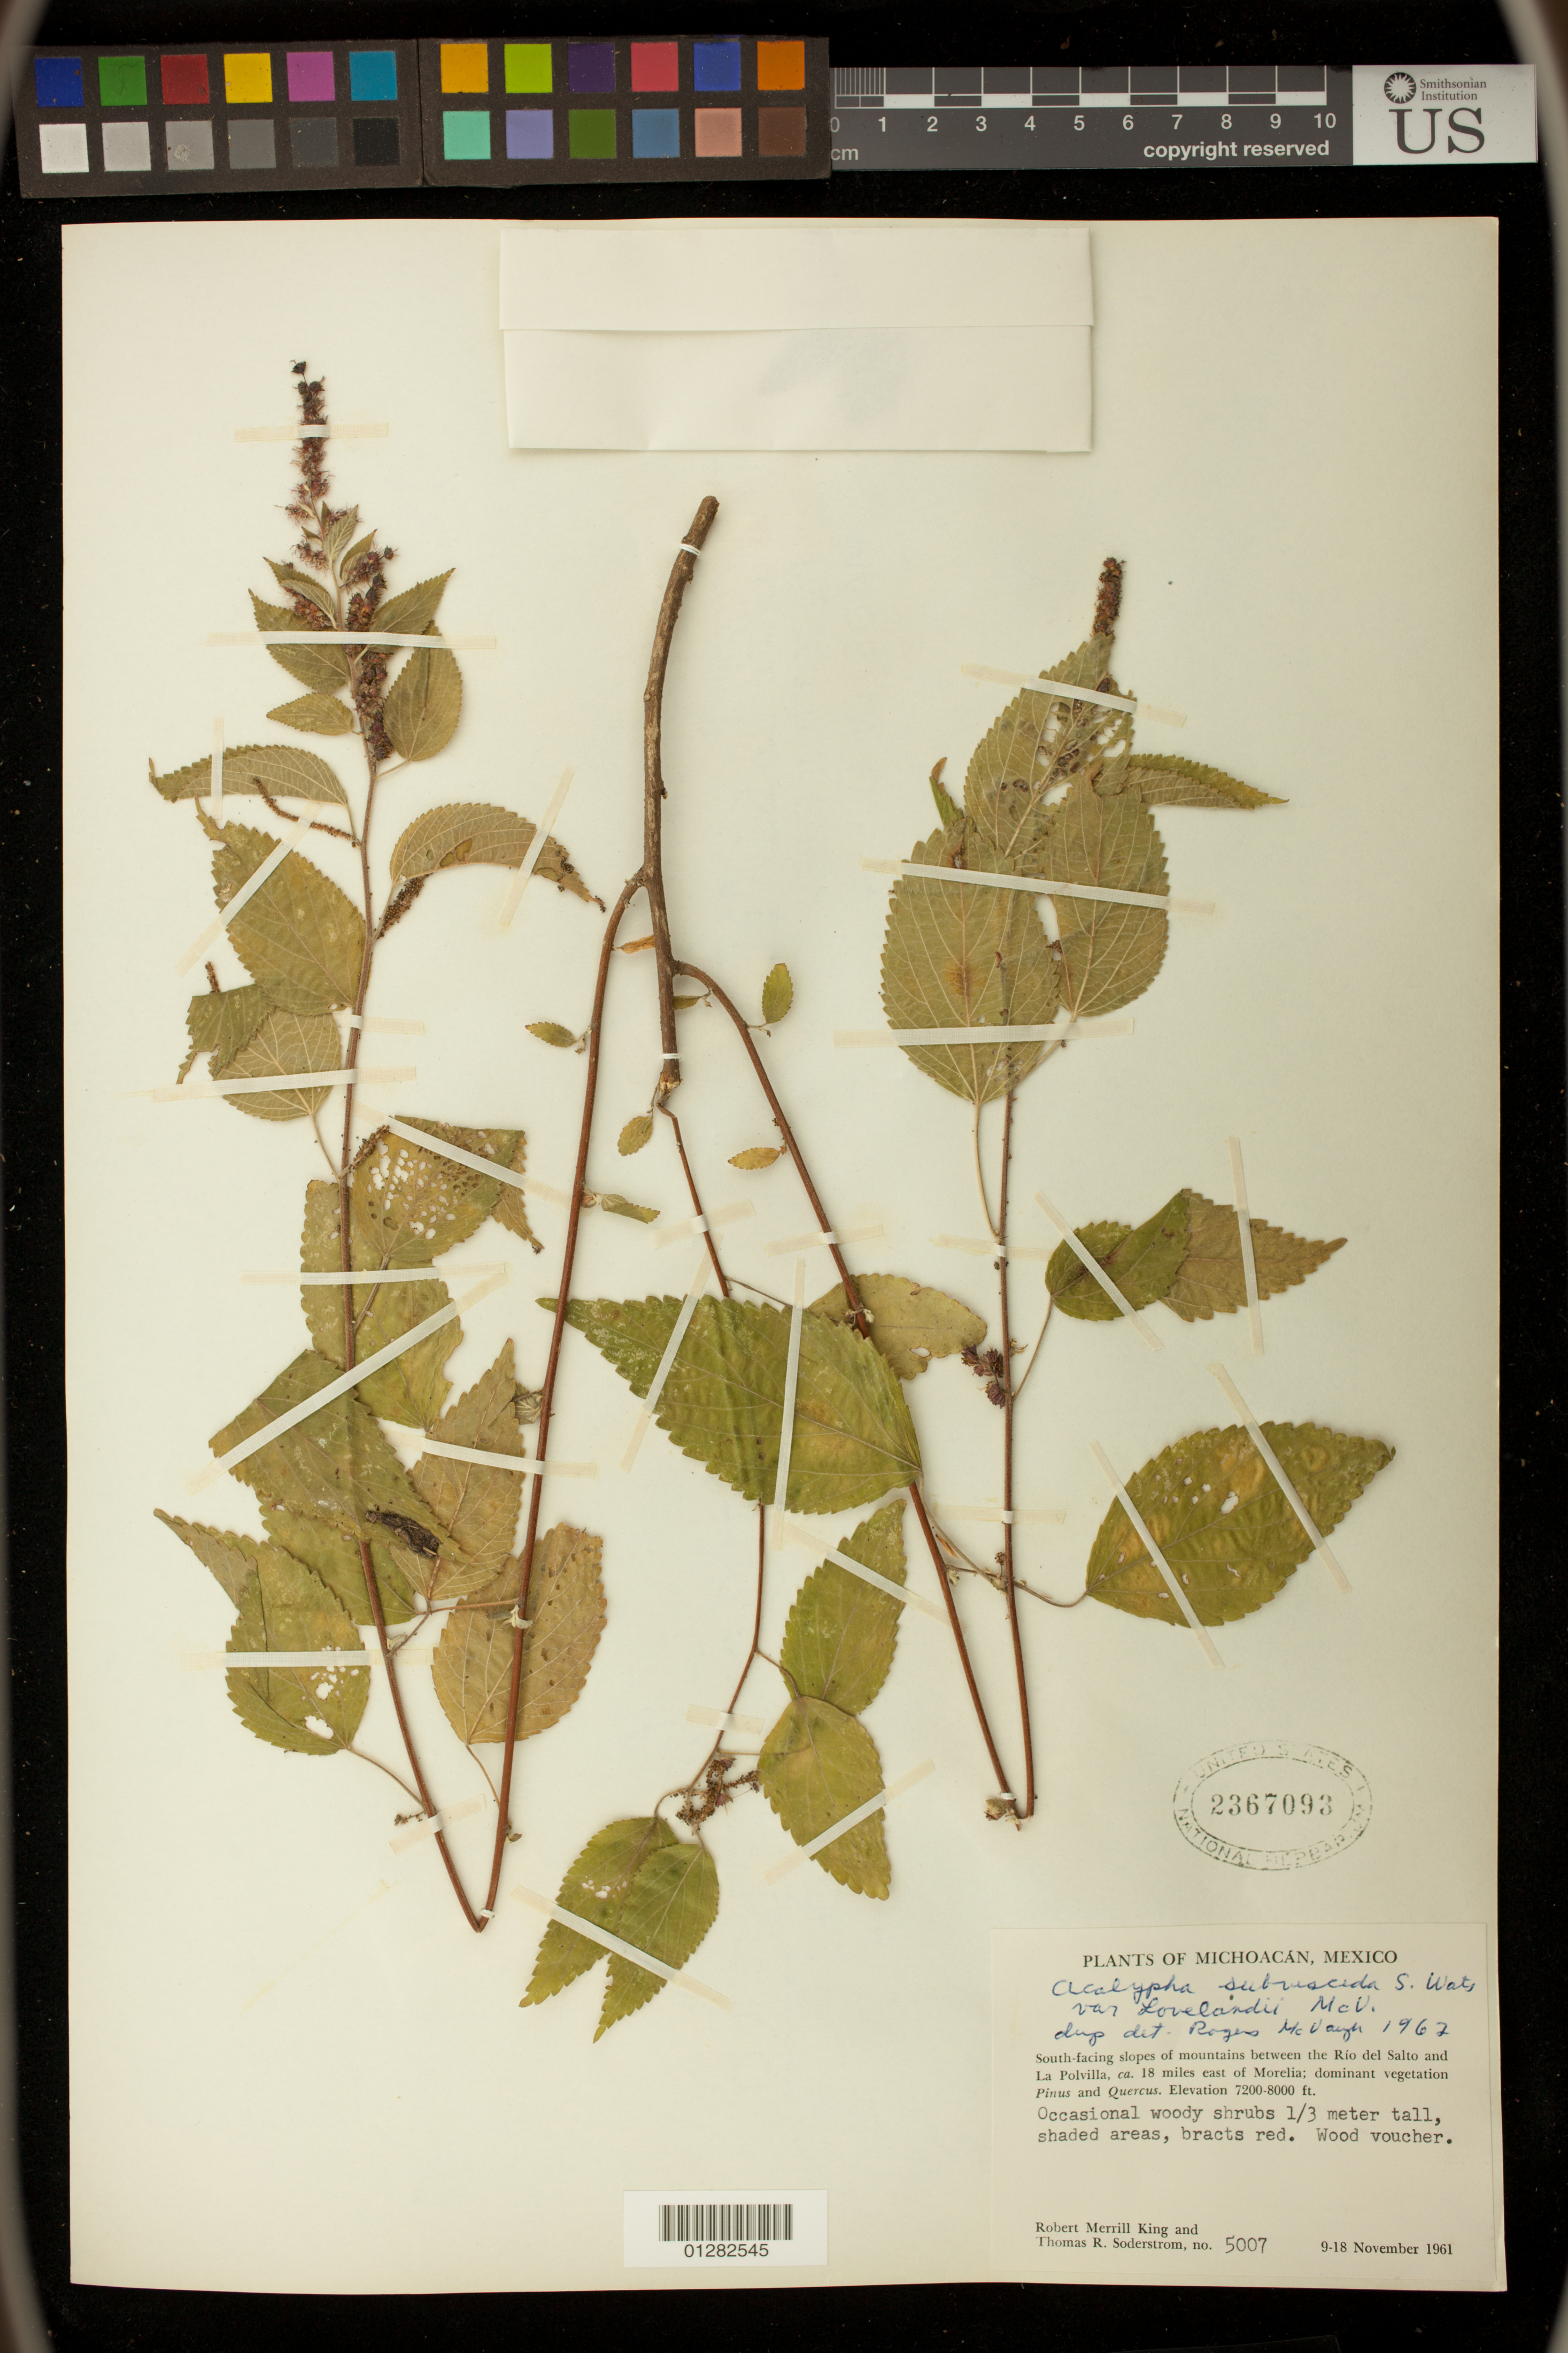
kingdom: Plantae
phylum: Tracheophyta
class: Magnoliopsida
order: Malpighiales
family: Euphorbiaceae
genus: Acalypha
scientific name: Acalypha subviscida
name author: S. Watson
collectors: J. G. Schaffner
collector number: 5007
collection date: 1961-11-09/1961-11-18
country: Mexico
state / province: Michoacan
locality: South-facing slopes of mountains between the Rio del Salto and La Polvilla, ca 18 miles east of Morelia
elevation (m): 2195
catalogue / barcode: US 2367093